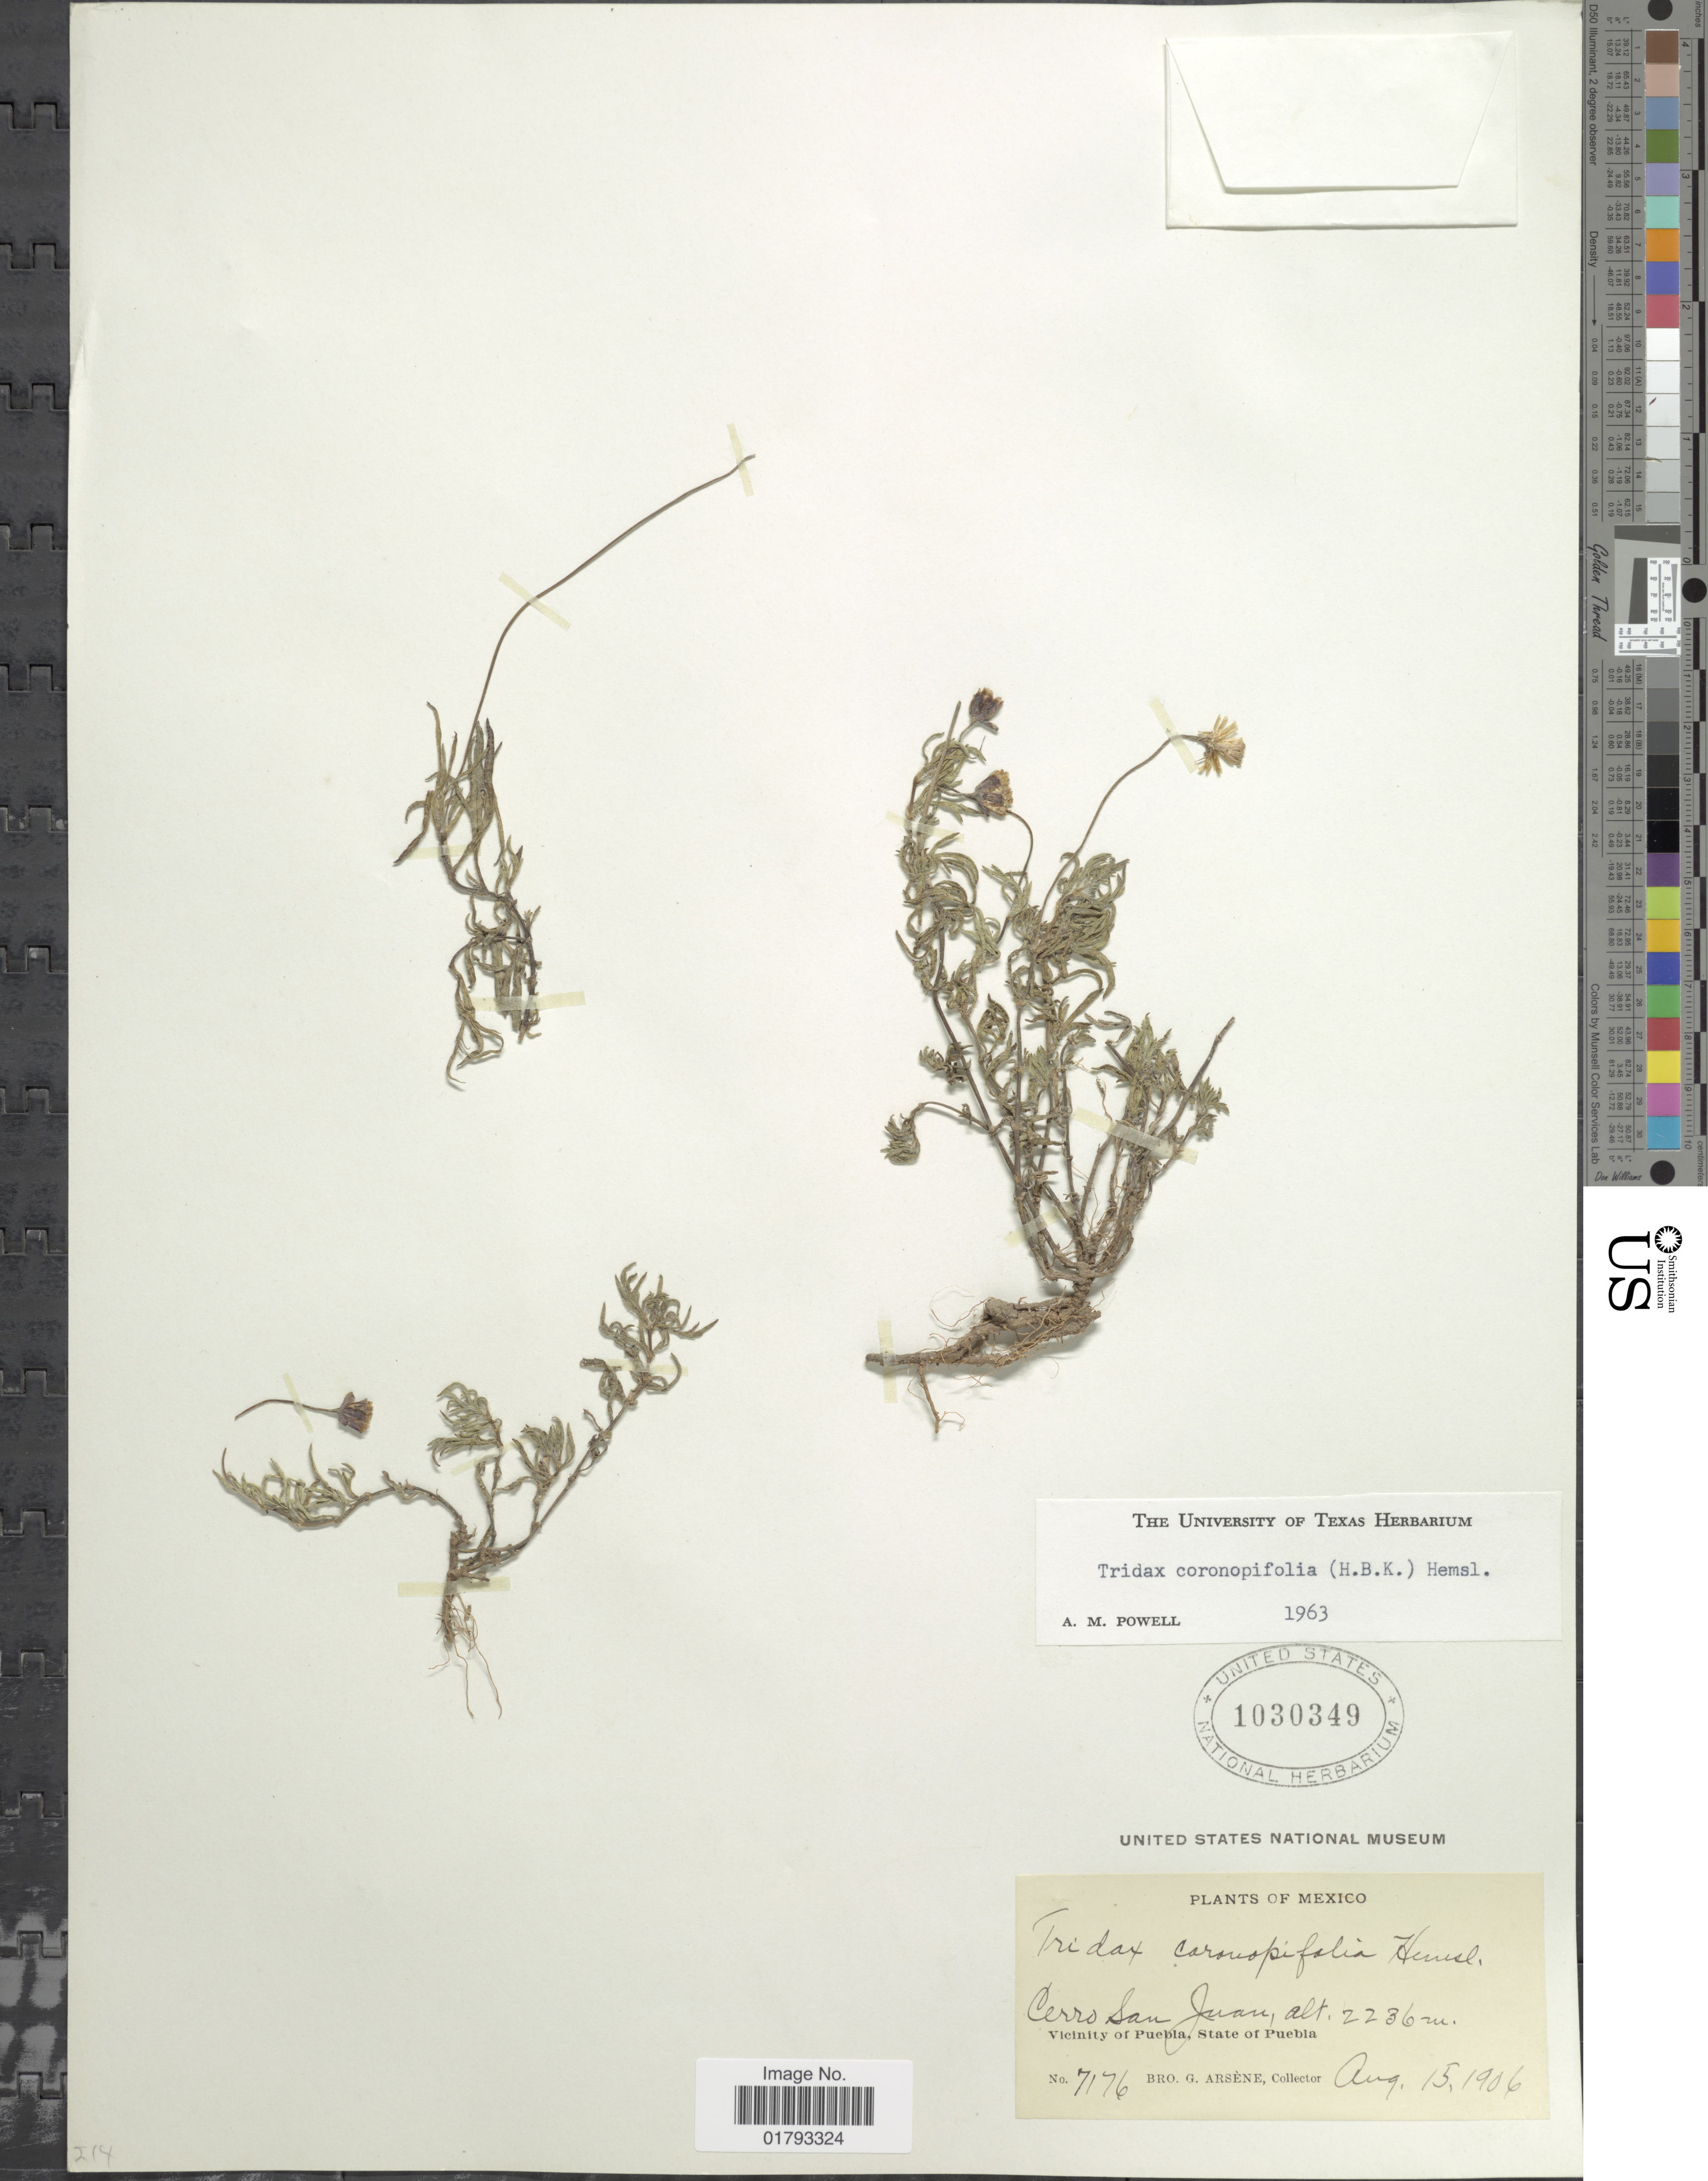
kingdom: Plantae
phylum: Tracheophyta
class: Magnoliopsida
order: Asterales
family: Asteraceae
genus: Tridax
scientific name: Tridax coronopifolia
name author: (Kunth) Hemsl.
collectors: Bro. G. Arsène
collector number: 7176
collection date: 1906-08-15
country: Mexico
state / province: Puebla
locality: Cerro San Juan, Vicinity of Puebla, State of Puebla.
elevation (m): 2236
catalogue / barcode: US 1030349